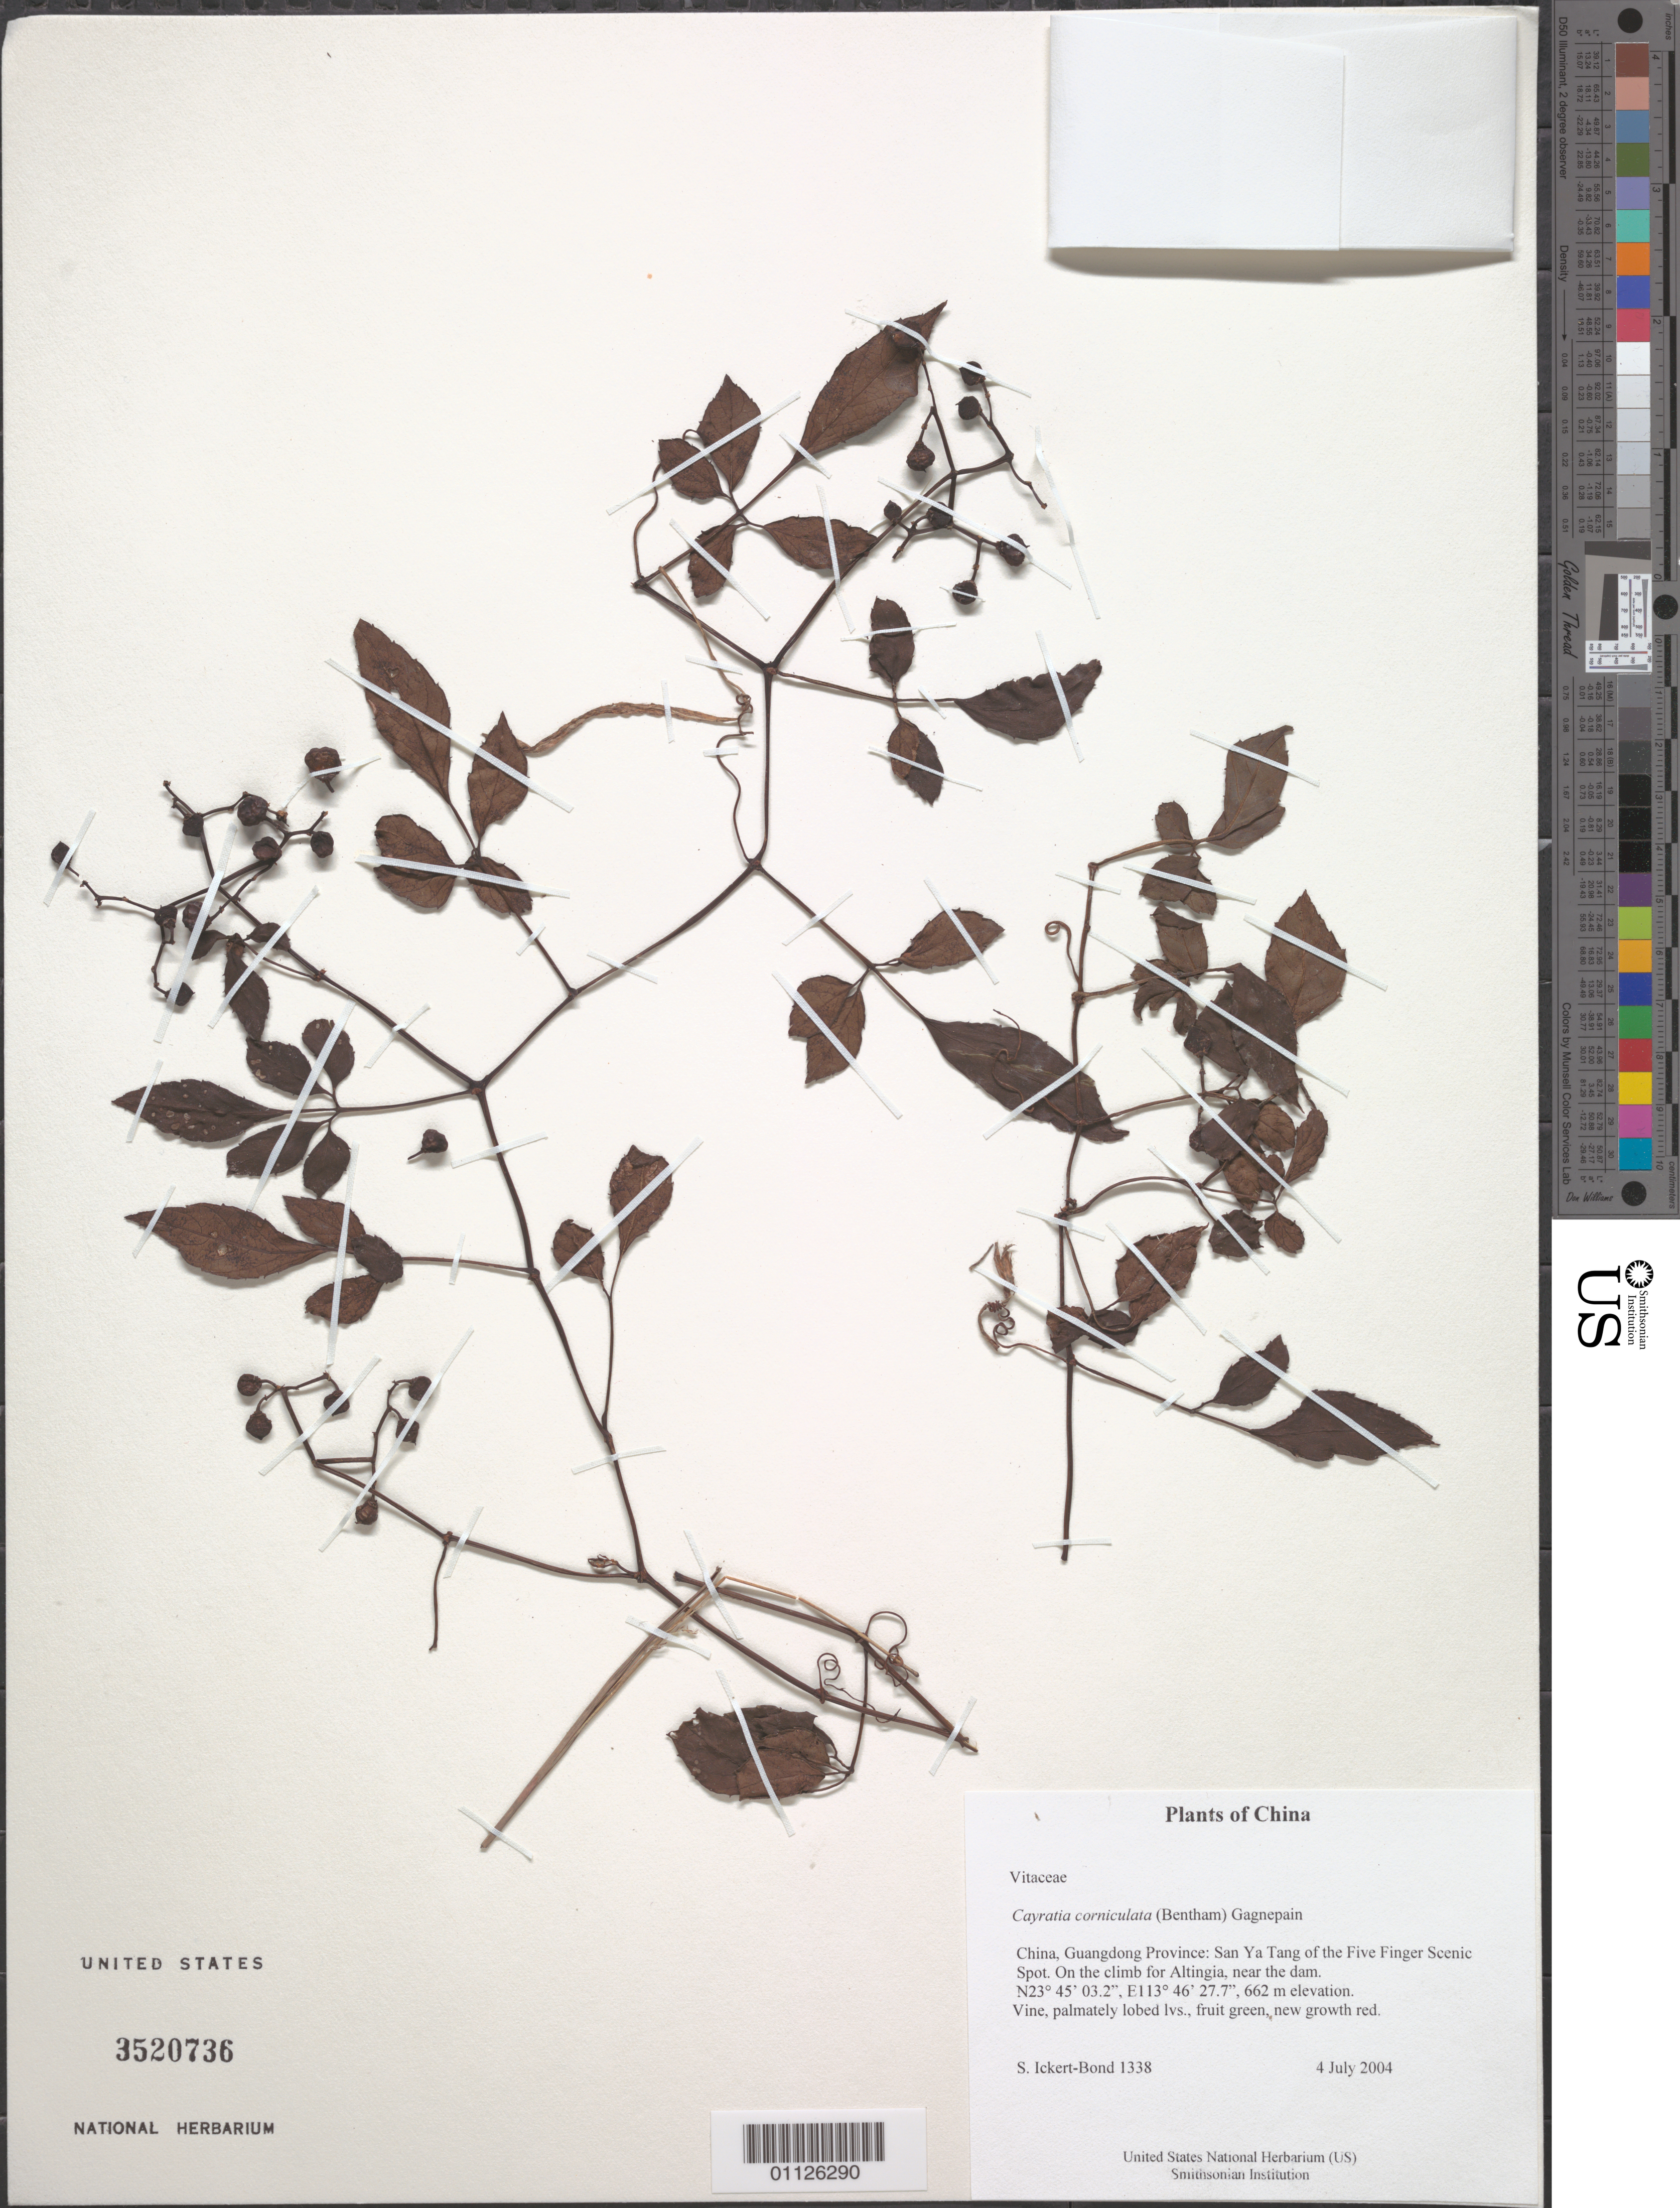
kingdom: Plantae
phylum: Tracheophyta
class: Magnoliopsida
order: Vitales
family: Vitaceae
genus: Causonis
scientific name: Causonis corniculata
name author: (Benth.) J. Wen & L.M. Lu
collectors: S. Ickert-Bond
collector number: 1338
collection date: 2004-07-04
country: China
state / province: Guangdong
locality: San Ya Tang of the Five Finger Scenic Spot.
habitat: On the climb for Altingia, near the dam. Vine.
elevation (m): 662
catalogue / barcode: US 3520736